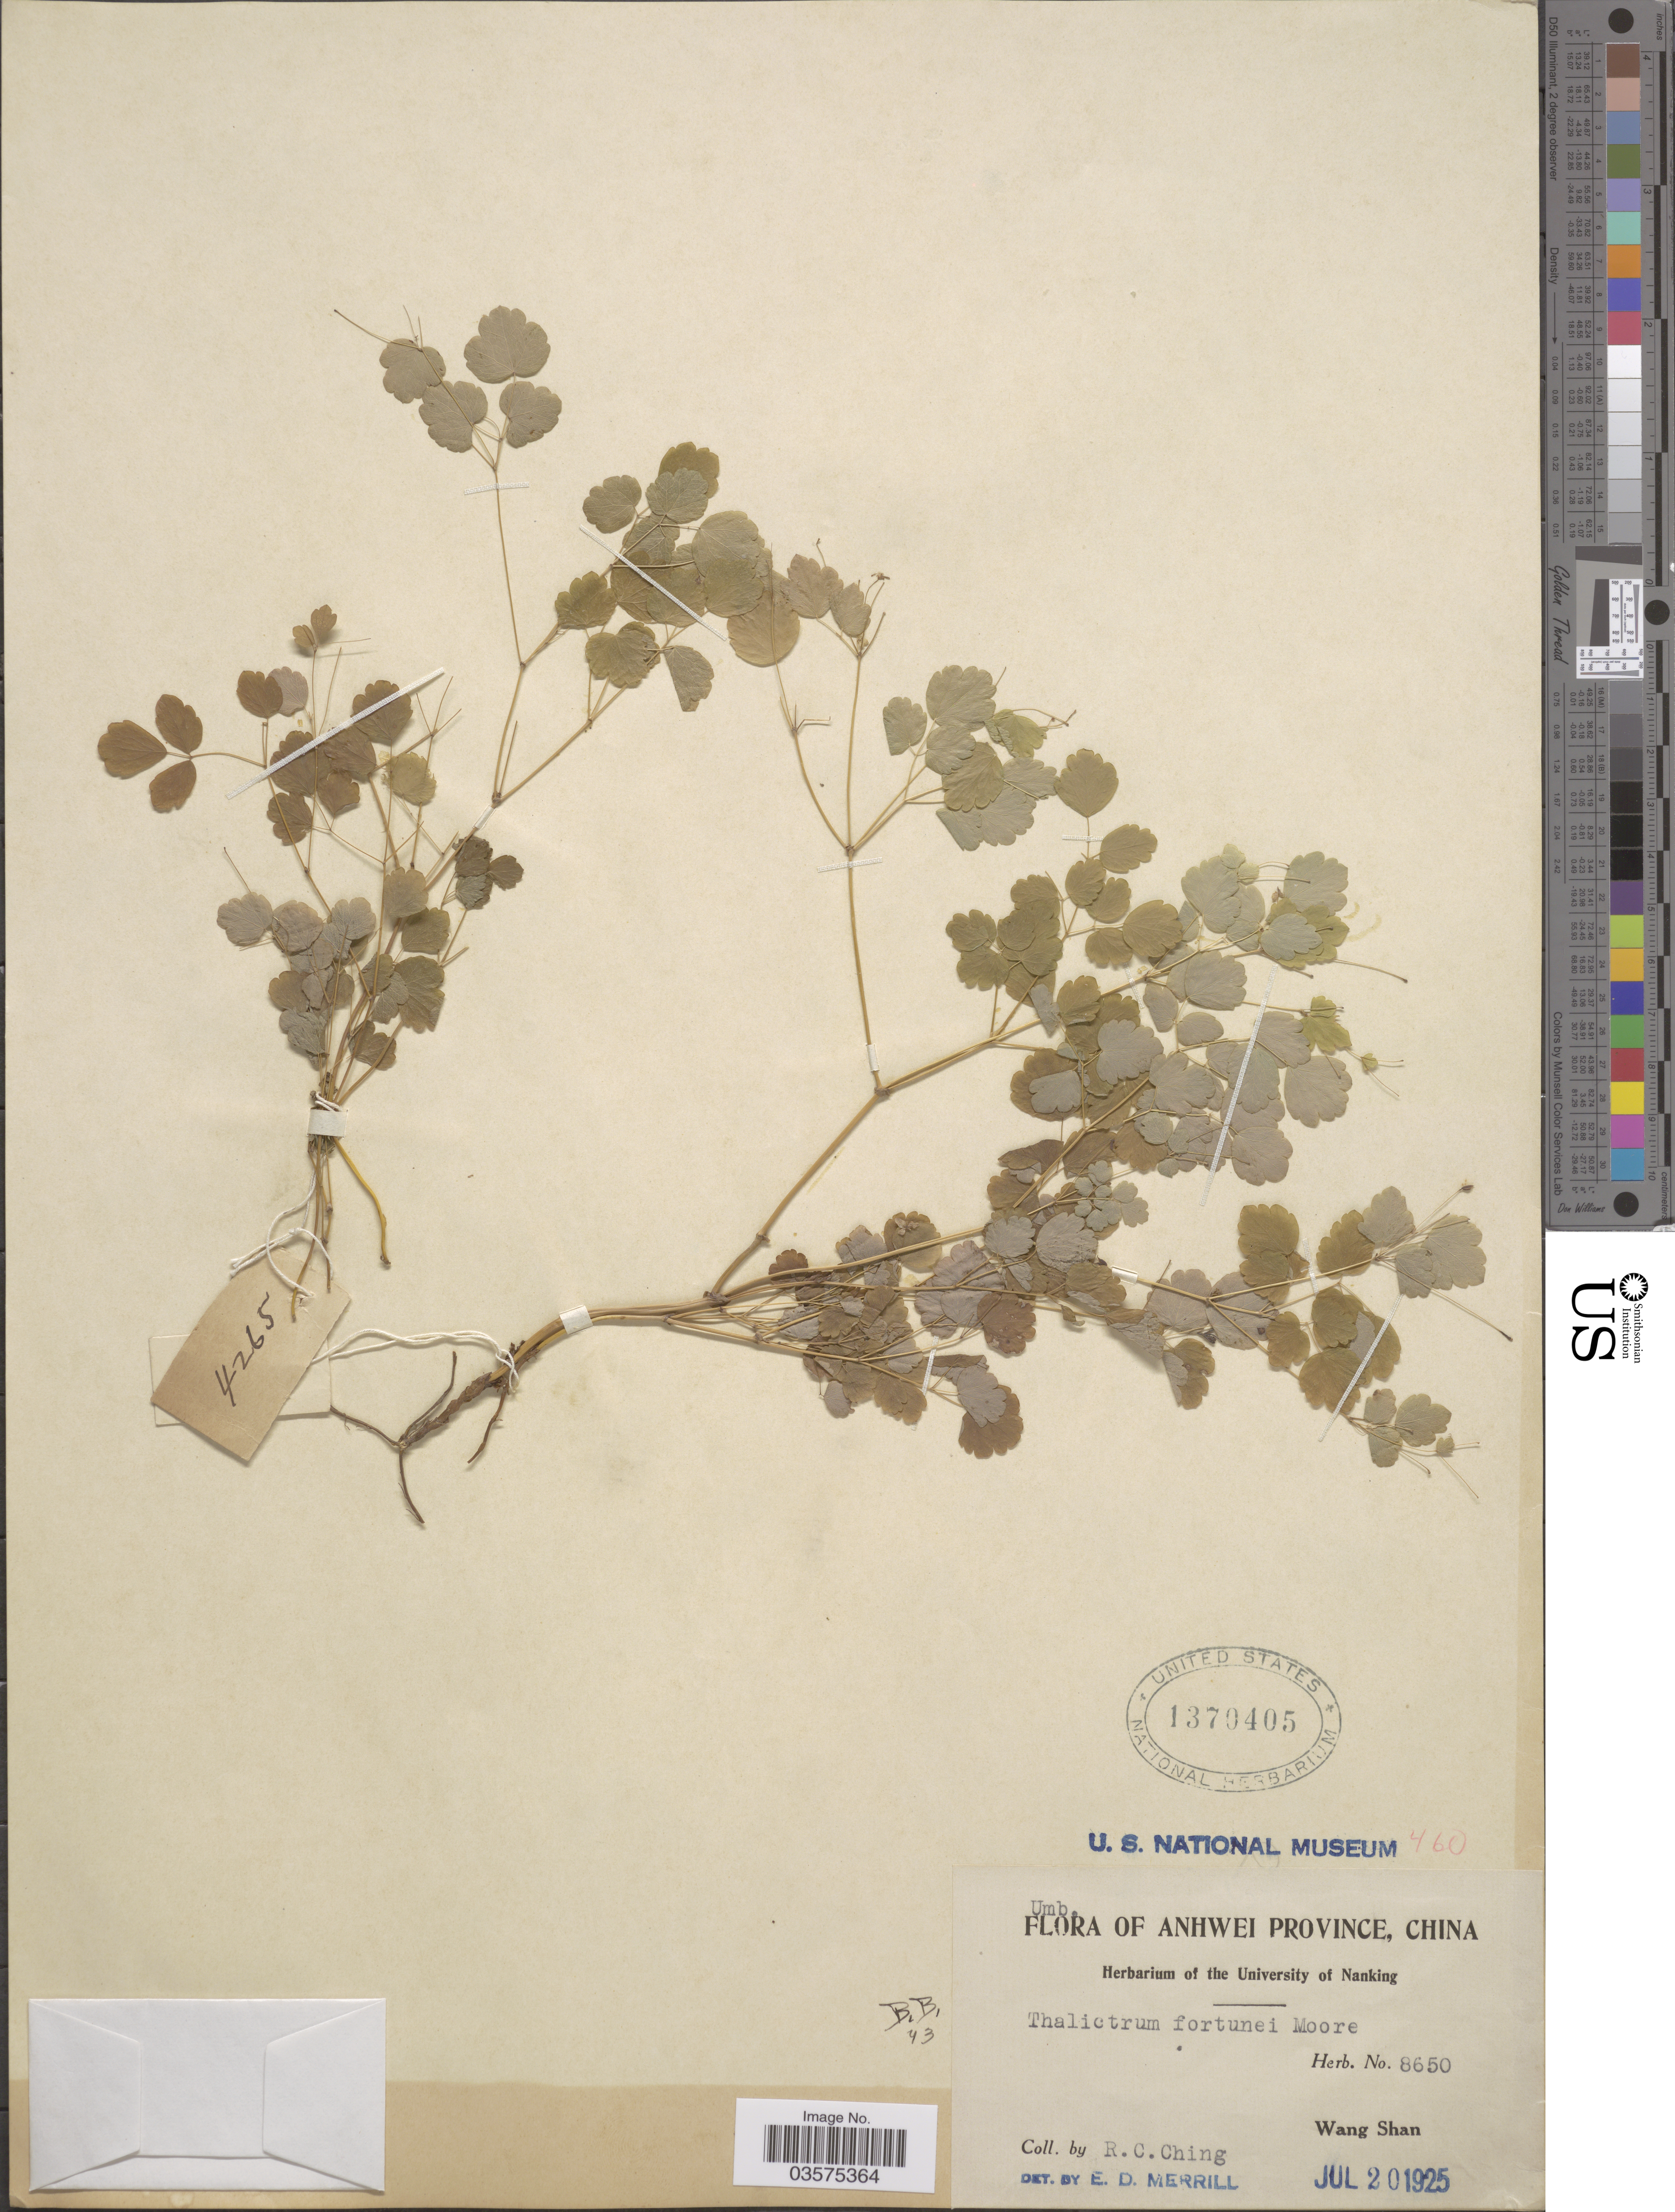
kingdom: Plantae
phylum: Tracheophyta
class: Magnoliopsida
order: Ranunculales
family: Ranunculaceae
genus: Thalictrum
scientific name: Thalictrum fortunei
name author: S. Moore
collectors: R. C. Ching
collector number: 8650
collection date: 1925-07-20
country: China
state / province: Anhui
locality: Anhwei Province. Wang Shan.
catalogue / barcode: US 1370405